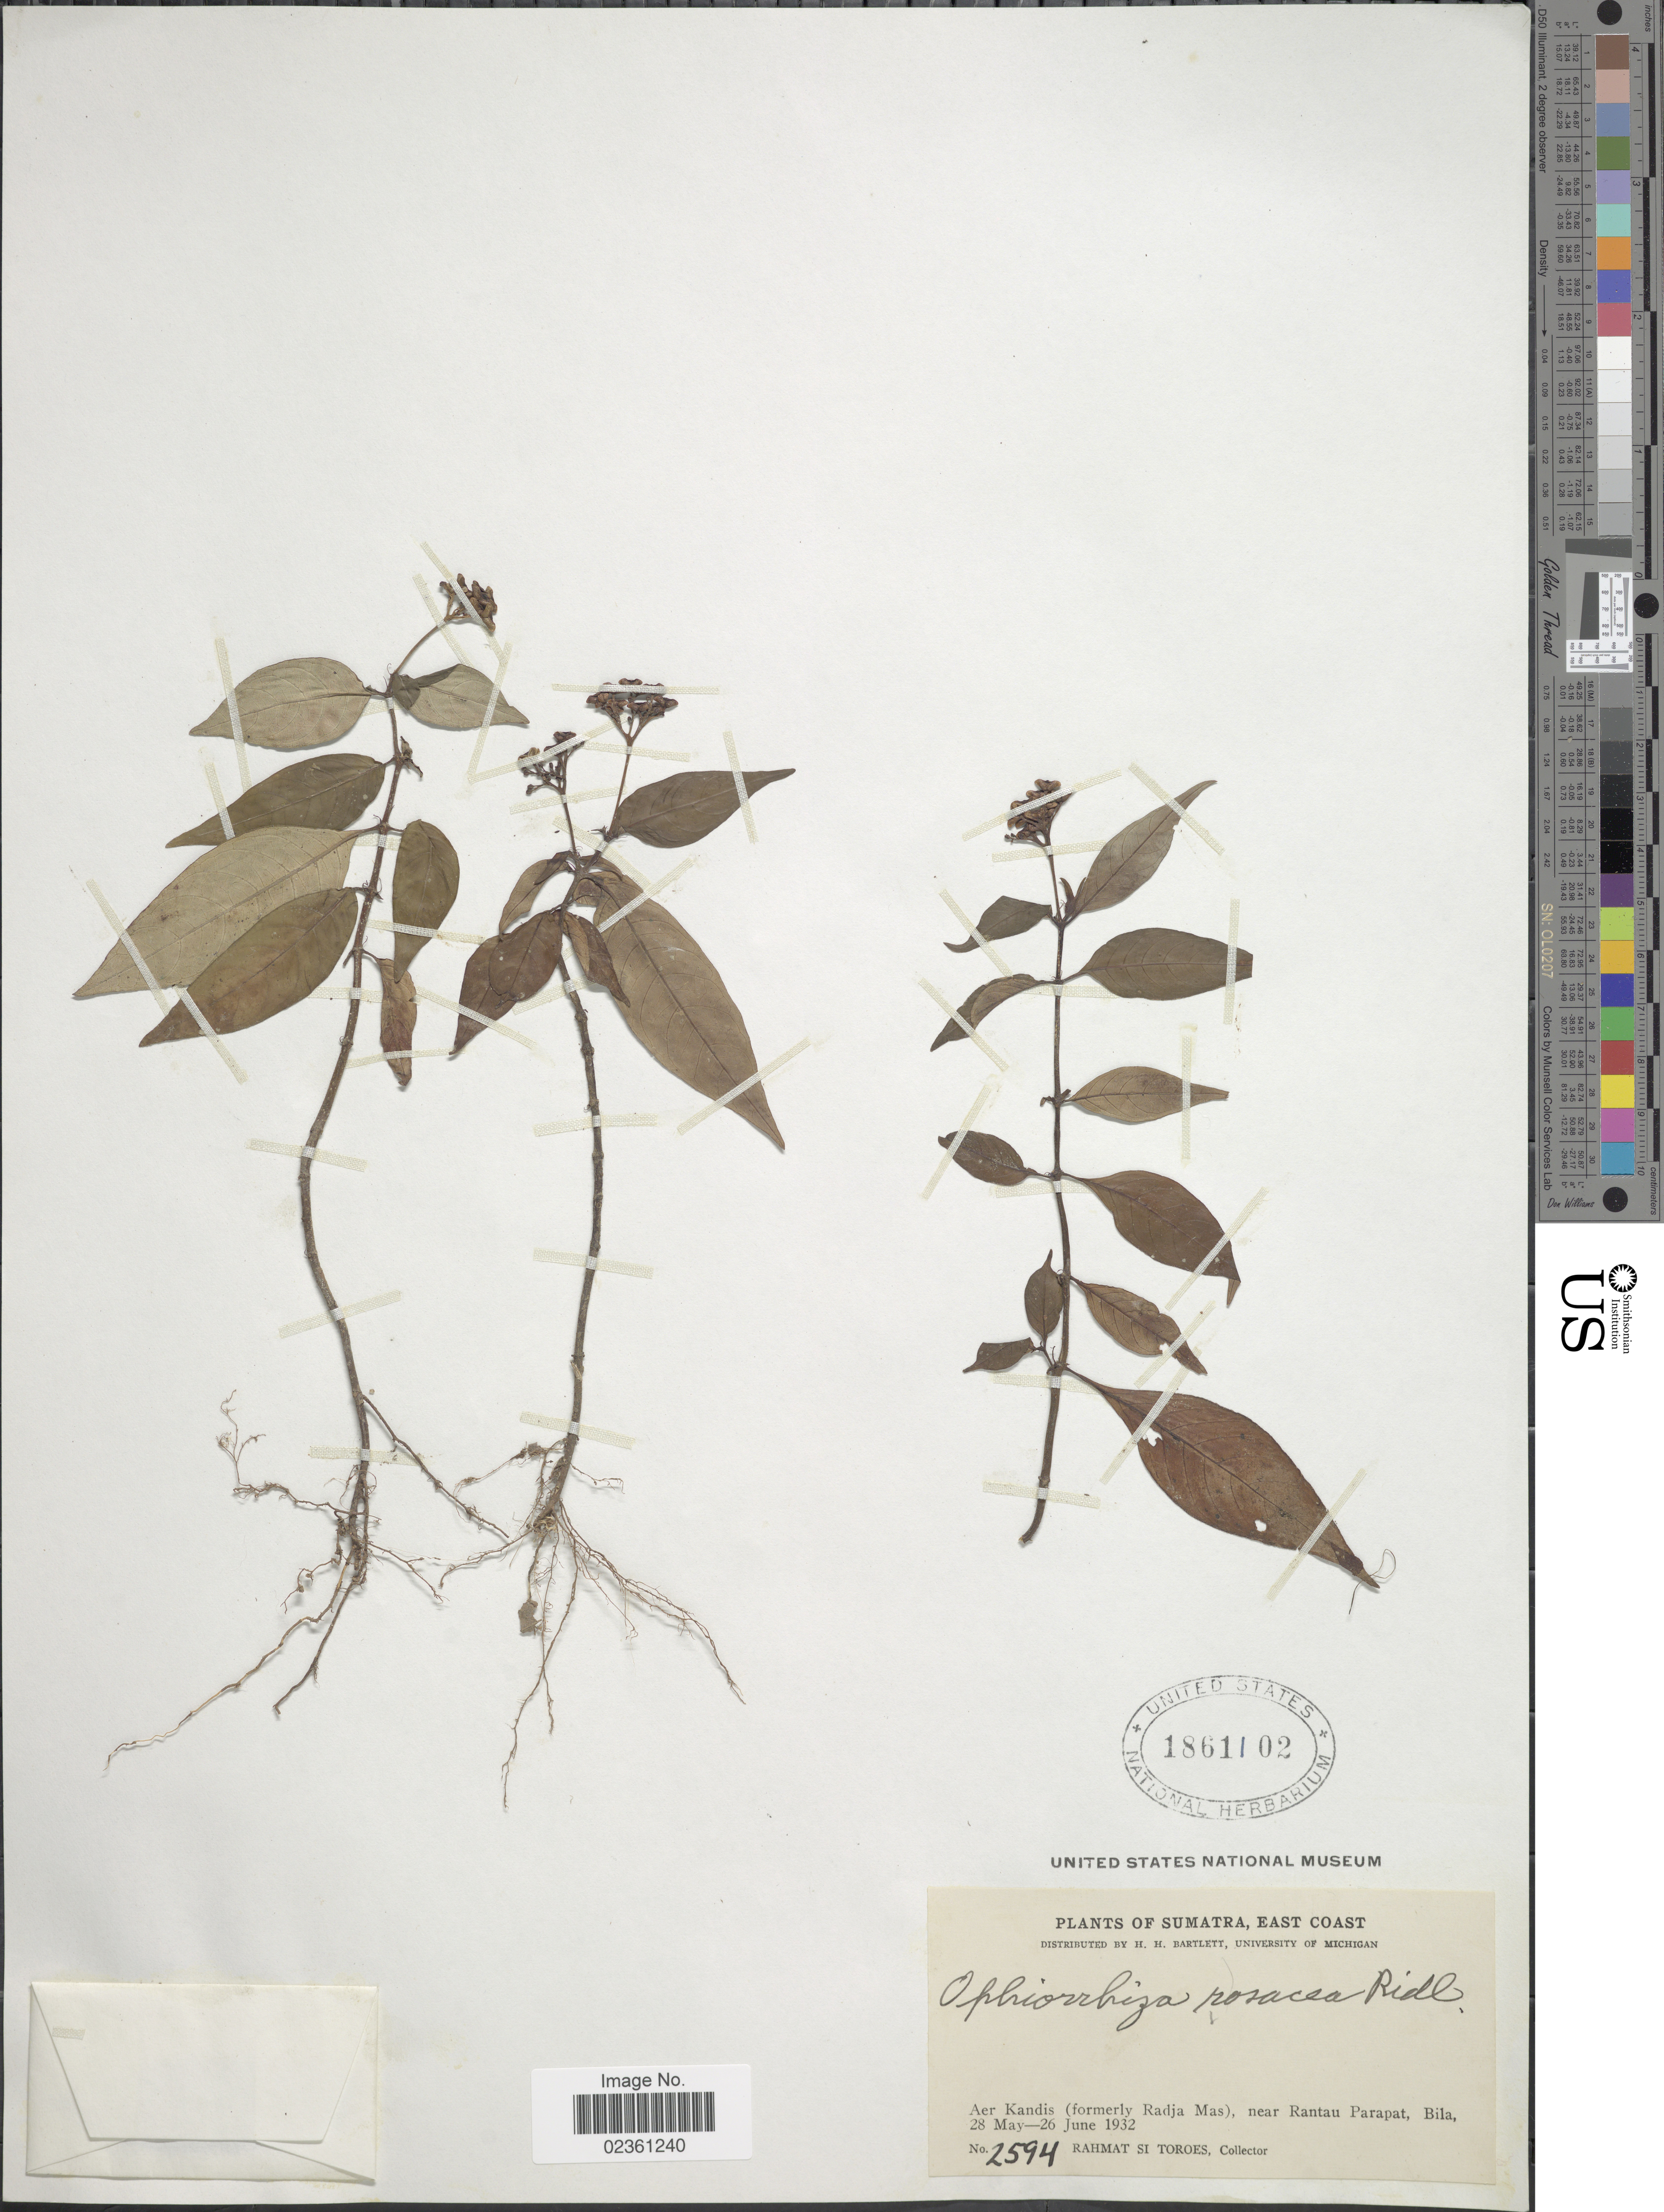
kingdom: Plantae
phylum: Tracheophyta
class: Magnoliopsida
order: Gentianales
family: Rubiaceae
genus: Ophiorrhiza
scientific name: Ophiorrhiza rosacea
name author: Ridl.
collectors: Rahmat Si Boeea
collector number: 2594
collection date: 1932-05-28/1932-06-26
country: Indonesia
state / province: Sumatra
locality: East Coast, Aer Kandis (formerly Radja Mas), near Rantau Parapat, Bila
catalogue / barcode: US 1861102